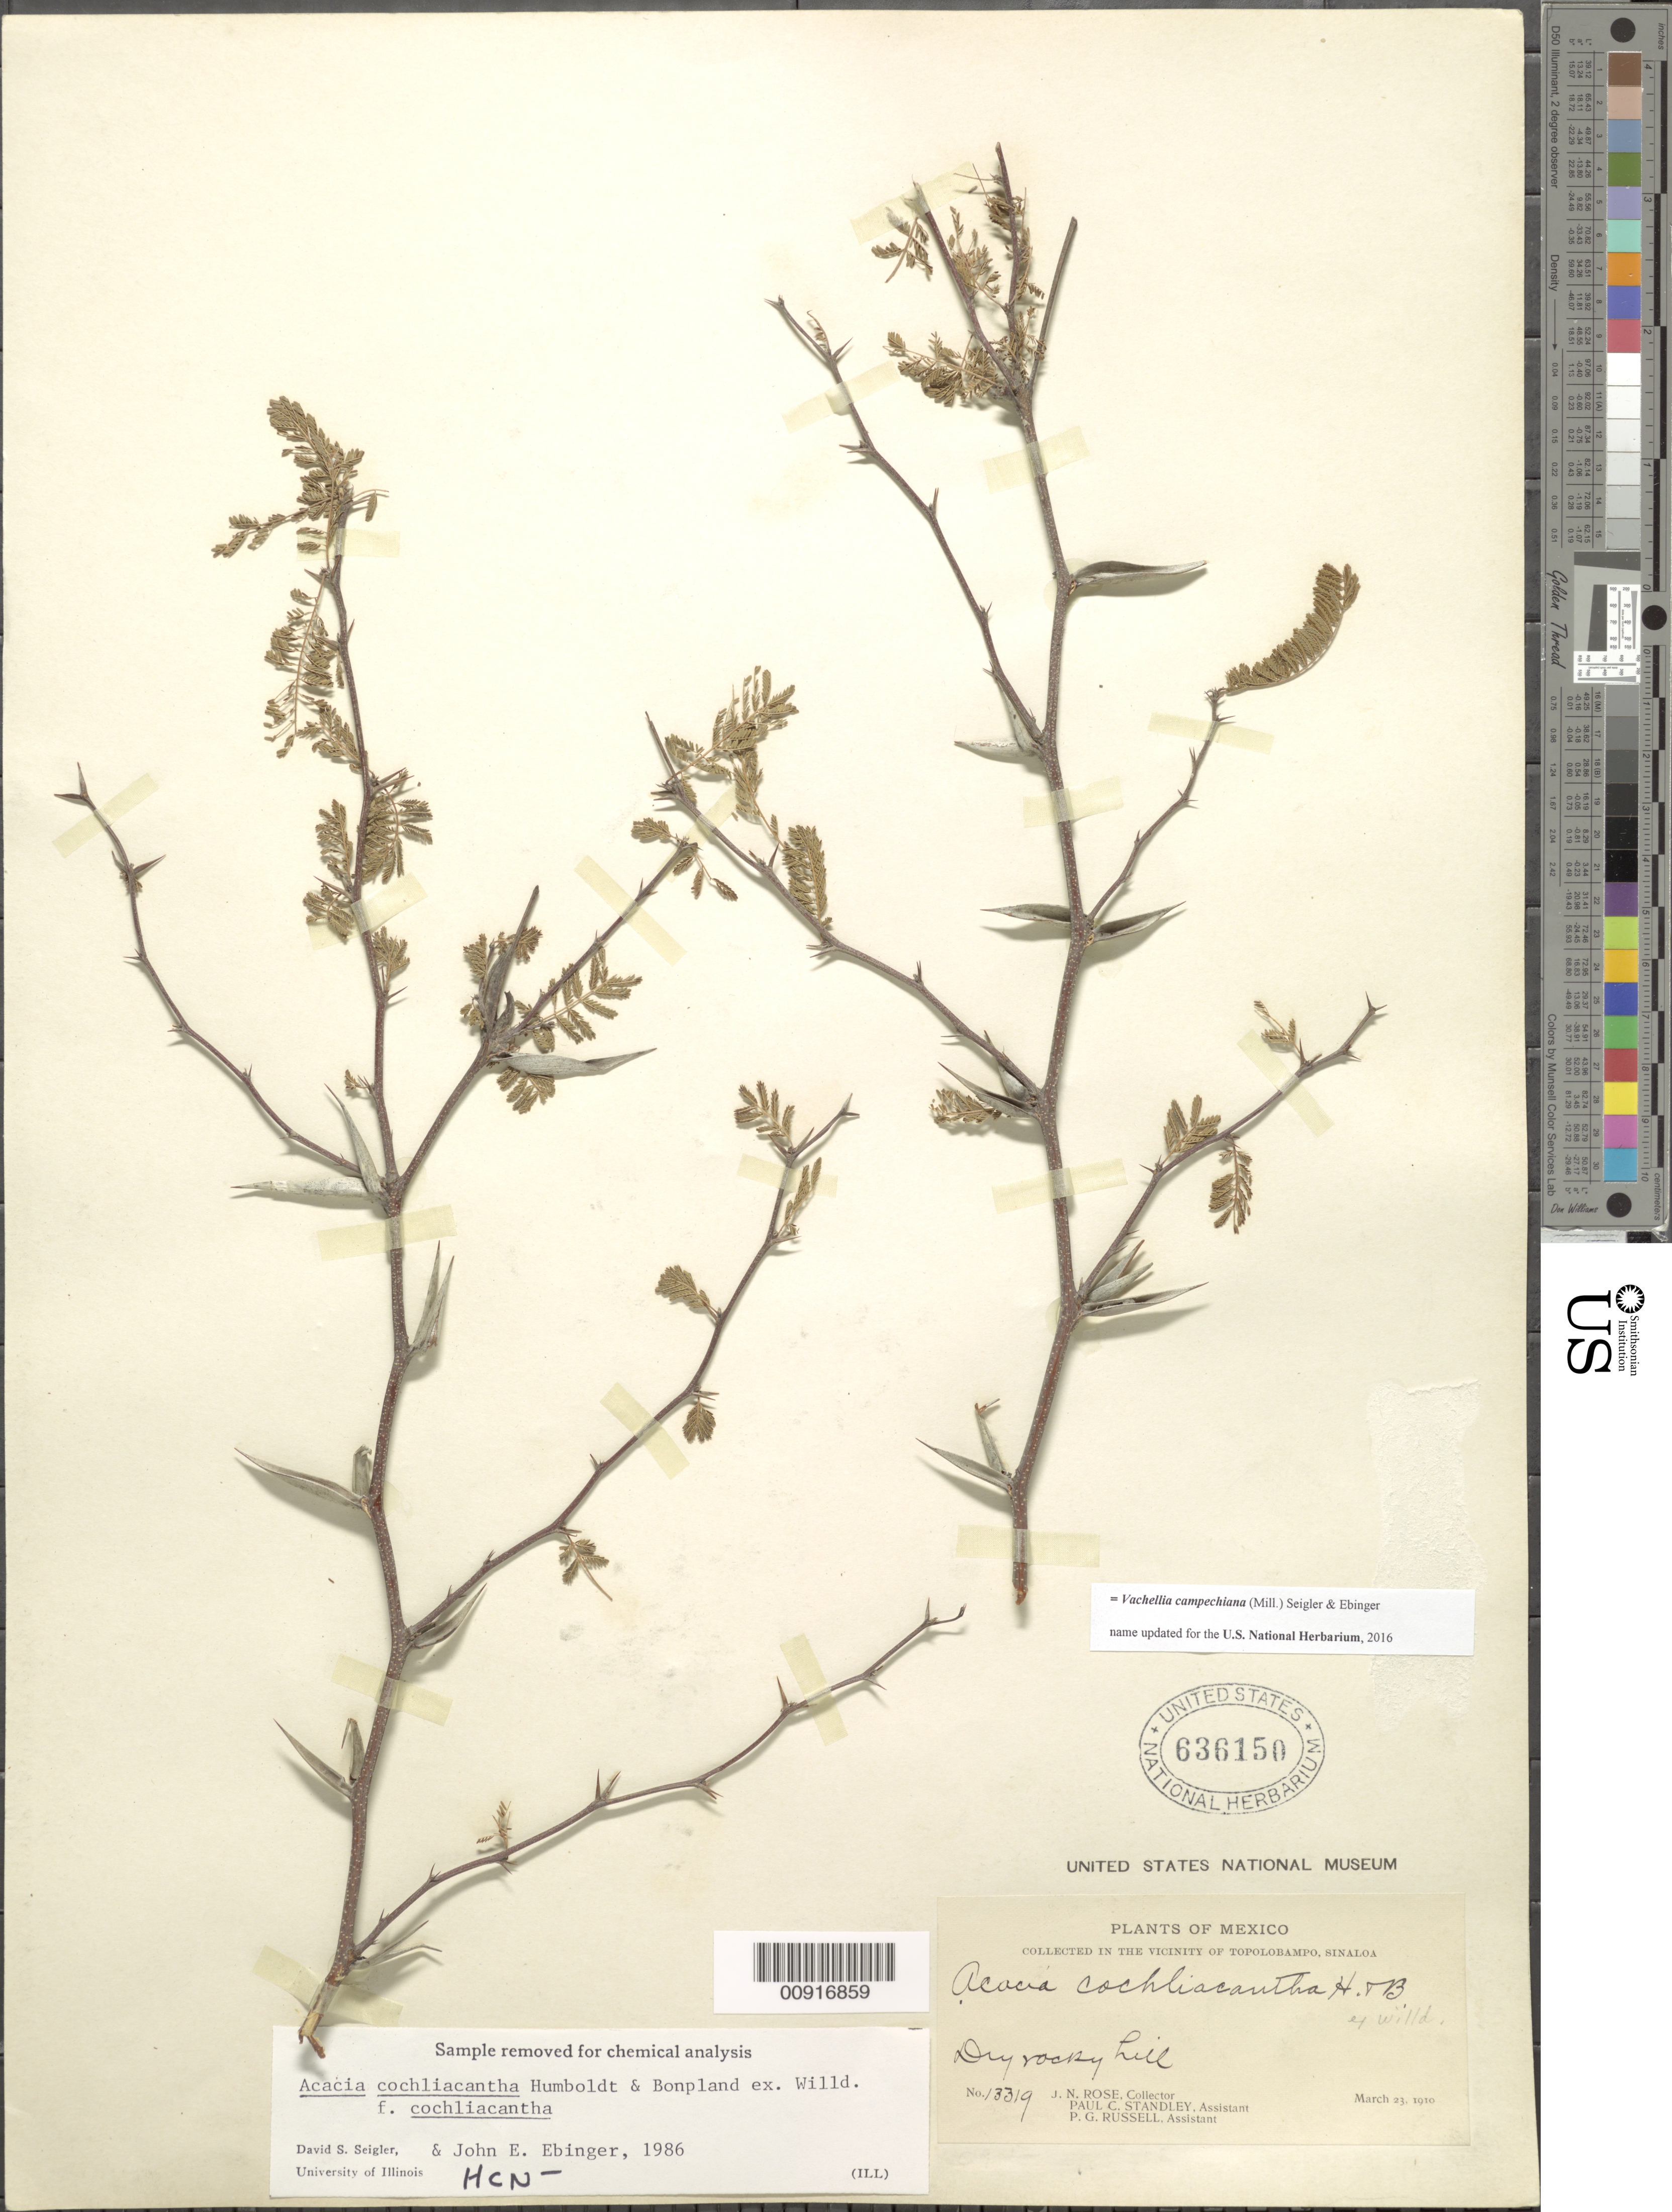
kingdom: Plantae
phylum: Tracheophyta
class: Magnoliopsida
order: Fabales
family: Fabaceae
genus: Vachellia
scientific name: Vachellia campechiana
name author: (Mill.) Seigler & Ebinger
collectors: J. N. Rose, P. C. Standley & P. G. Russell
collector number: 13319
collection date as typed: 23 Mar 1910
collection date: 1910-03-23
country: Mexico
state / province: Sinaloa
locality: In the vicinity of Topolobampo, Sinaloa.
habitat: Dry rocky hill.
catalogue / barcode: US 636150